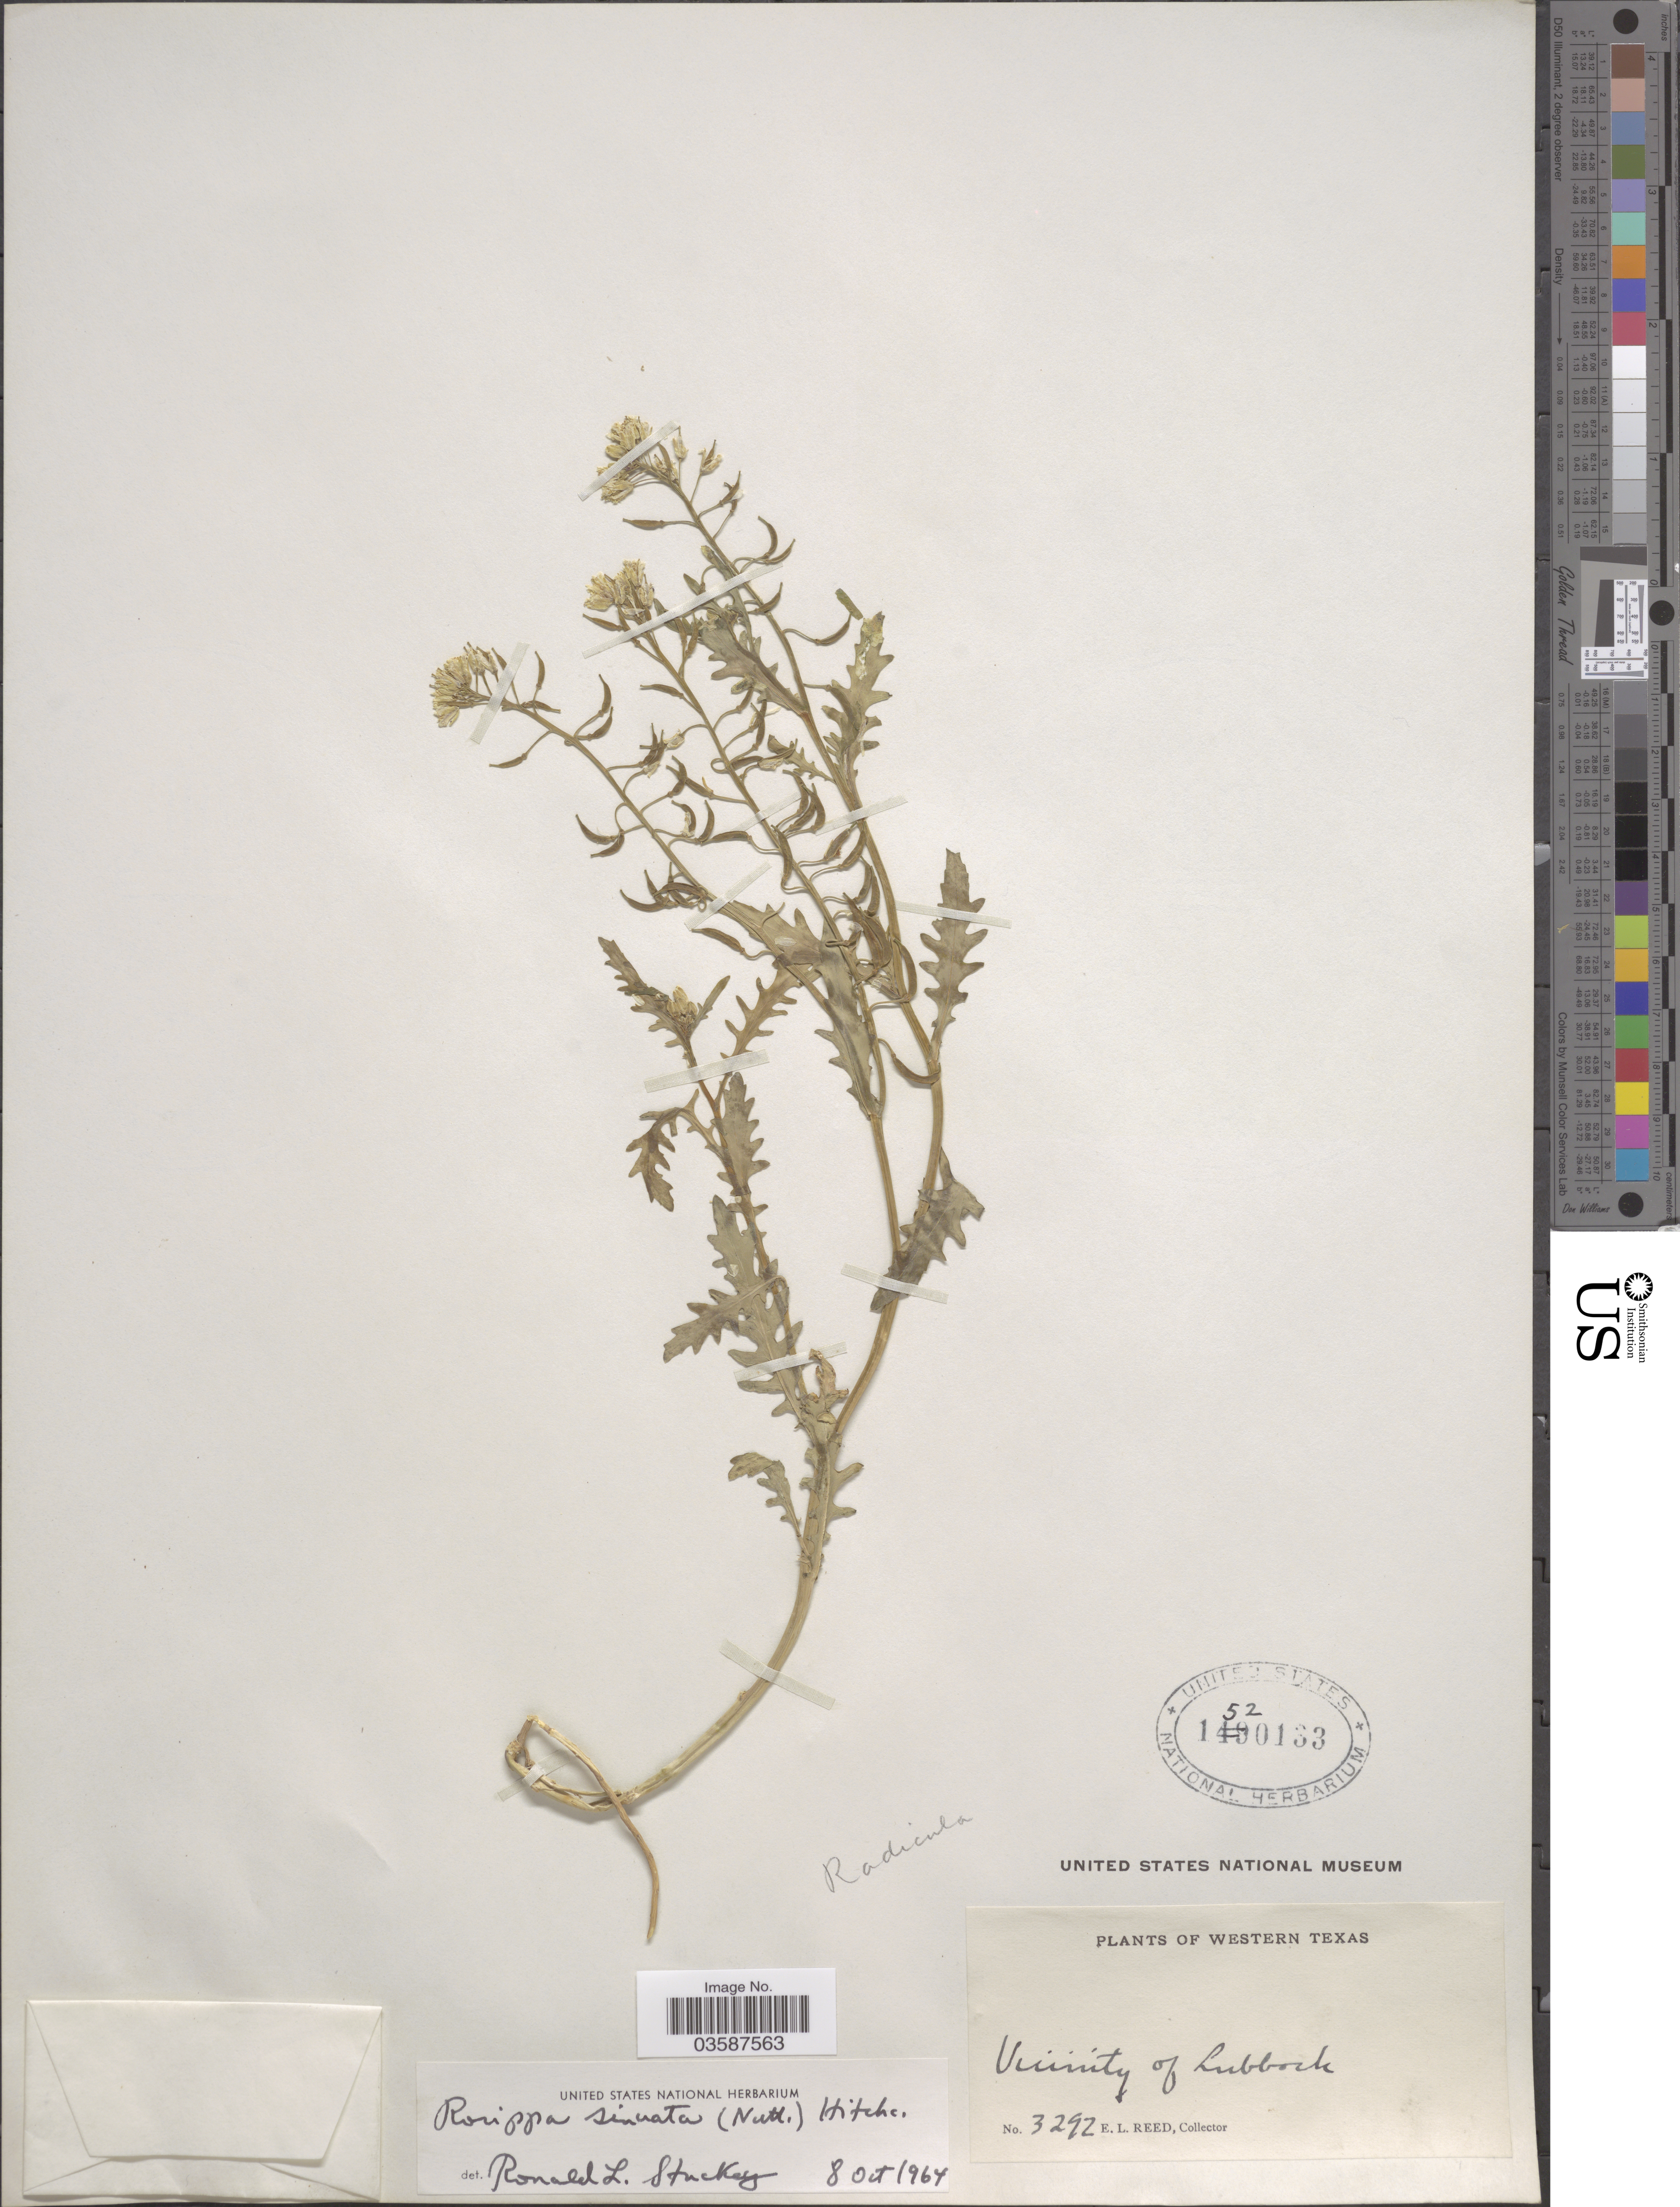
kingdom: Plantae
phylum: Tracheophyta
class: Magnoliopsida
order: Brassicales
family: Brassicaceae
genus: Rorippa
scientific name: Rorippa sinuata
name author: (Nutt.) Hitchc.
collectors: E. Reed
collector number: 3292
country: United States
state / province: Texas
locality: Western Texas. Vicinity of Lubbock.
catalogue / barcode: US 1520133